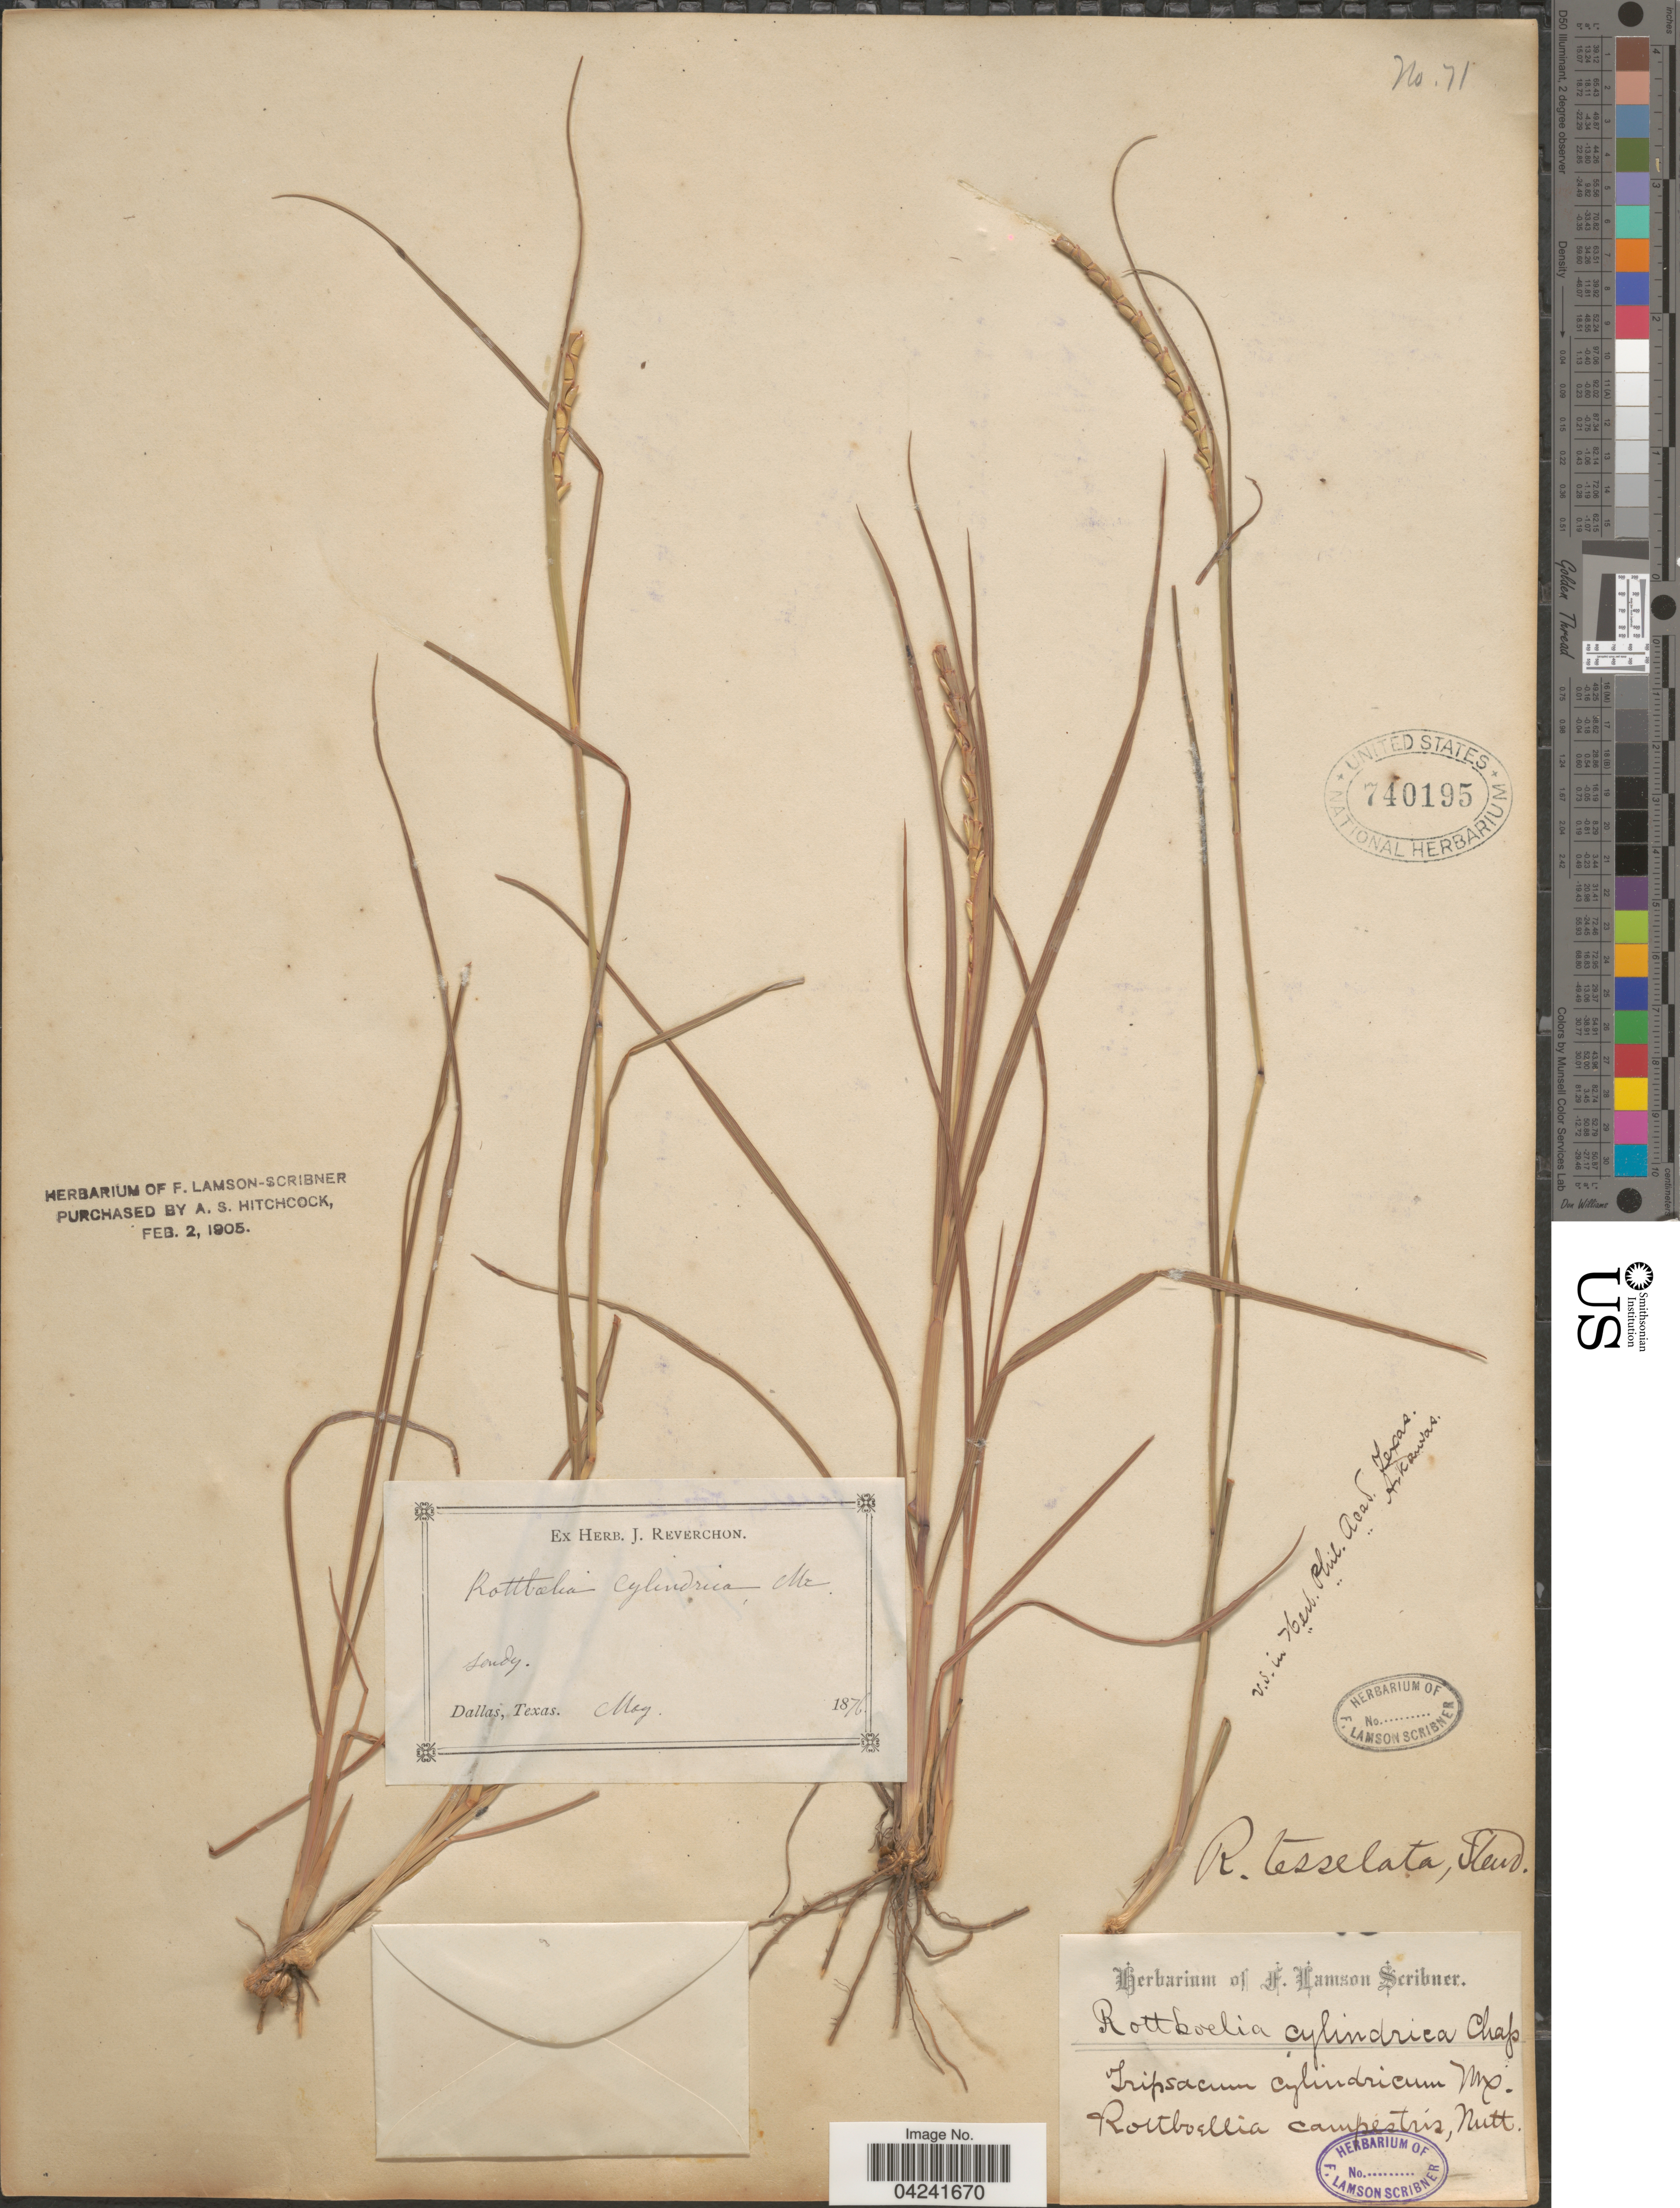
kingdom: Plantae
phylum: Tracheophyta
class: Liliopsida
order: Poales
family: Poaceae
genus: Mnesithea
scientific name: Mnesithea cylindrica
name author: (Michx.) de Koning & Sosef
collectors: ex herb. J. Reverchon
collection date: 1876-05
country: United States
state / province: Texas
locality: Dallas.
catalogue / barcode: US 740195